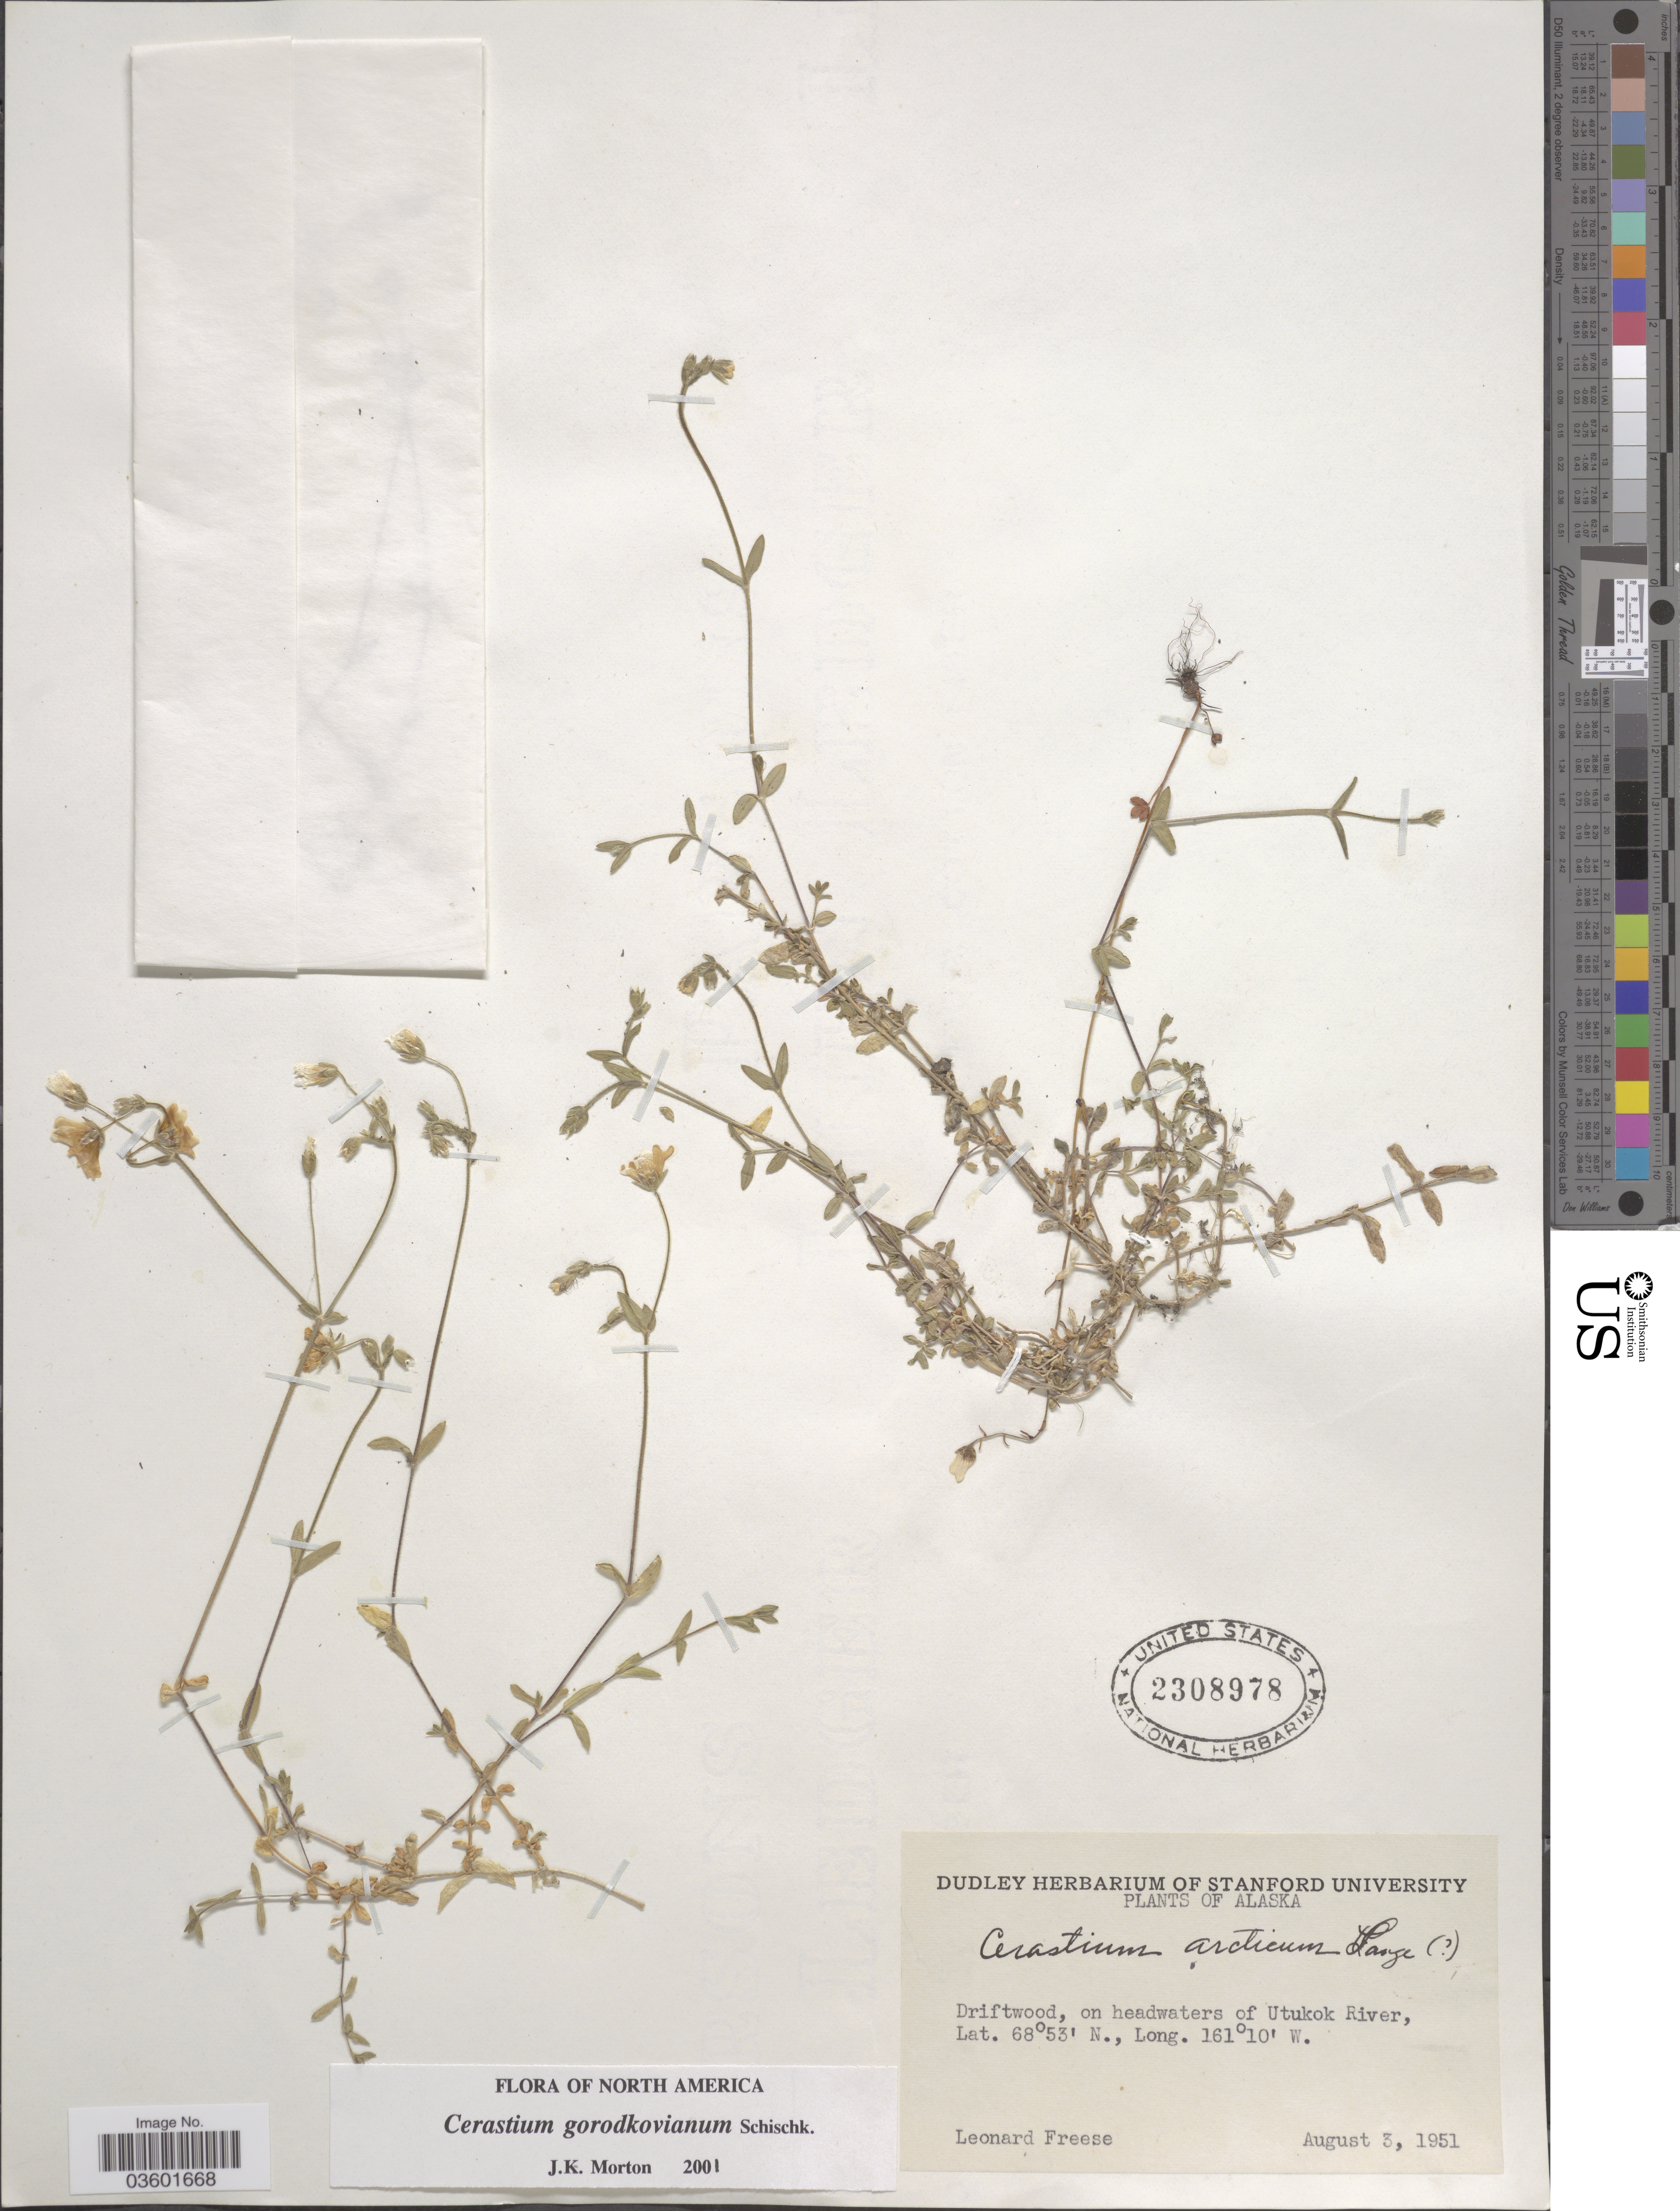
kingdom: Plantae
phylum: Tracheophyta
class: Magnoliopsida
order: Caryophyllales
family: Caryophyllaceae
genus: Cerastium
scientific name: Cerastium gorodkovianum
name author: Schischk.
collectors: L. Freese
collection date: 1951-08-03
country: United States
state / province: Alaska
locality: Driftwood, on headwaters of Utukok River.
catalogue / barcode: US 2308978